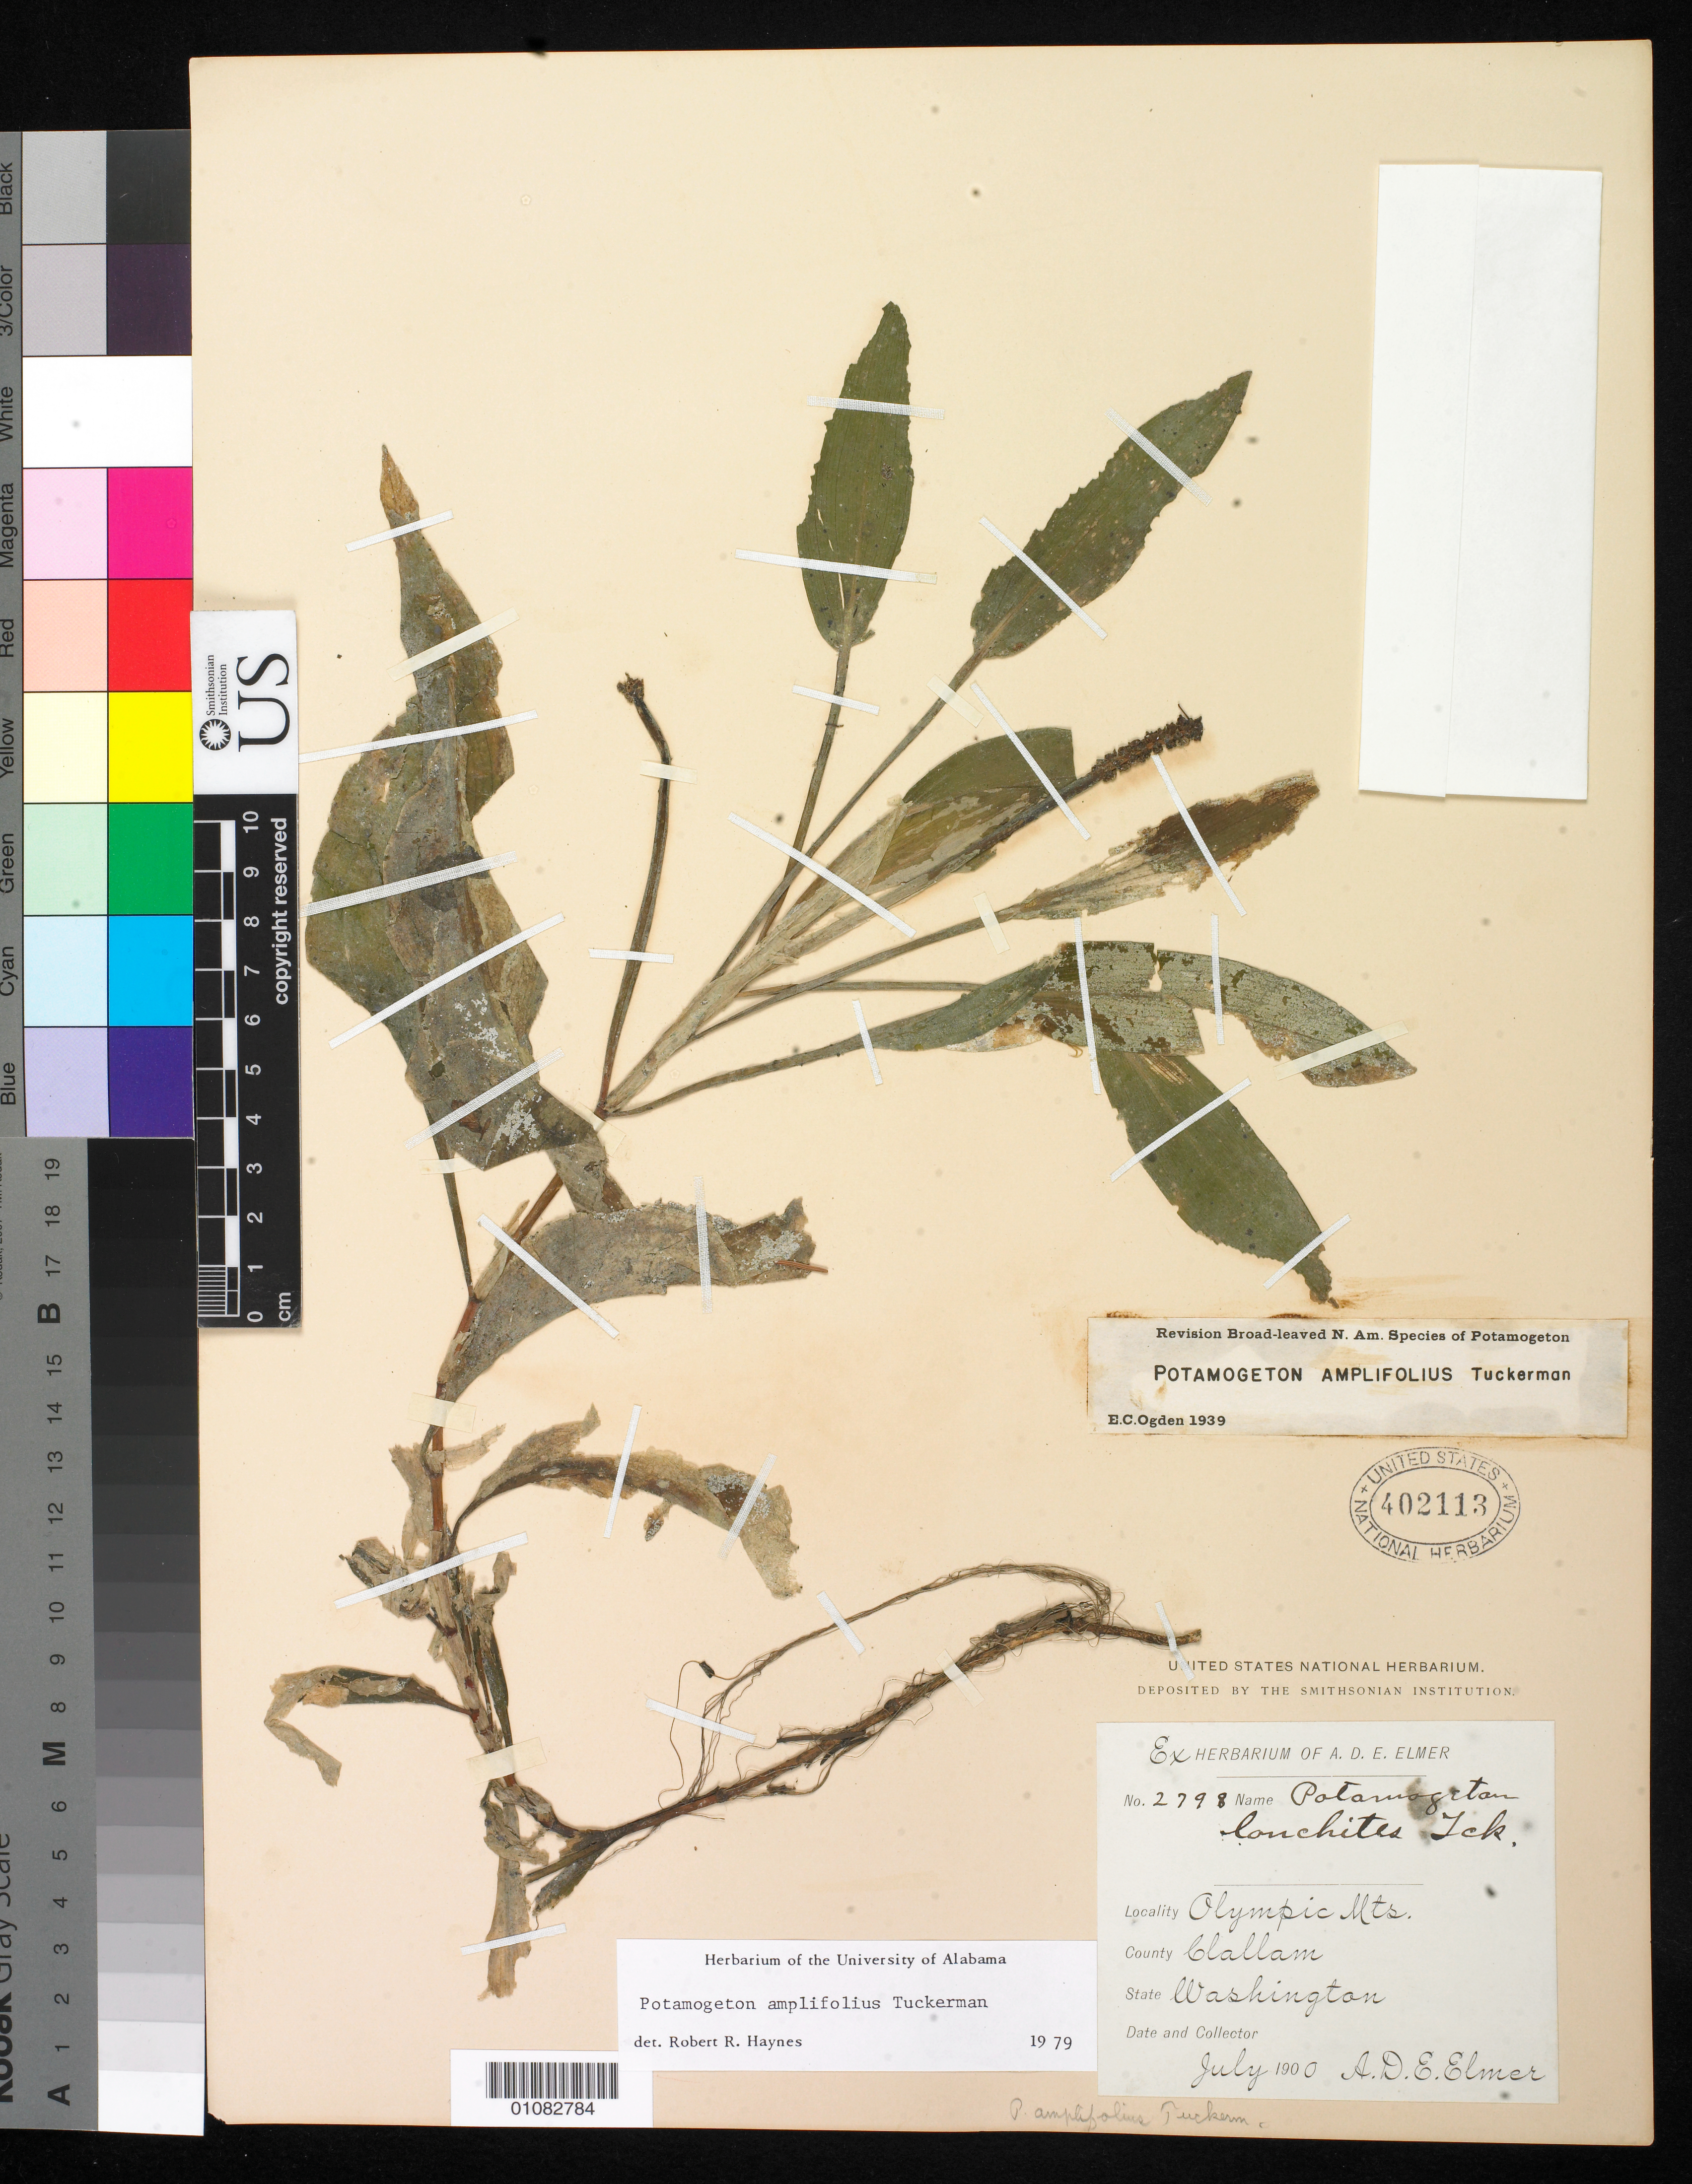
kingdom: Plantae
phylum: Tracheophyta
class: Liliopsida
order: Alismatales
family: Potamogetonaceae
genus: Potamogeton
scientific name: Potamogeton amplifolius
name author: Tuckerm.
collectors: A. D. E. Elmer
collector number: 2798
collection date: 1900-07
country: United States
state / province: Washington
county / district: Clallam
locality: Olympic Mountains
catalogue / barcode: US 402113